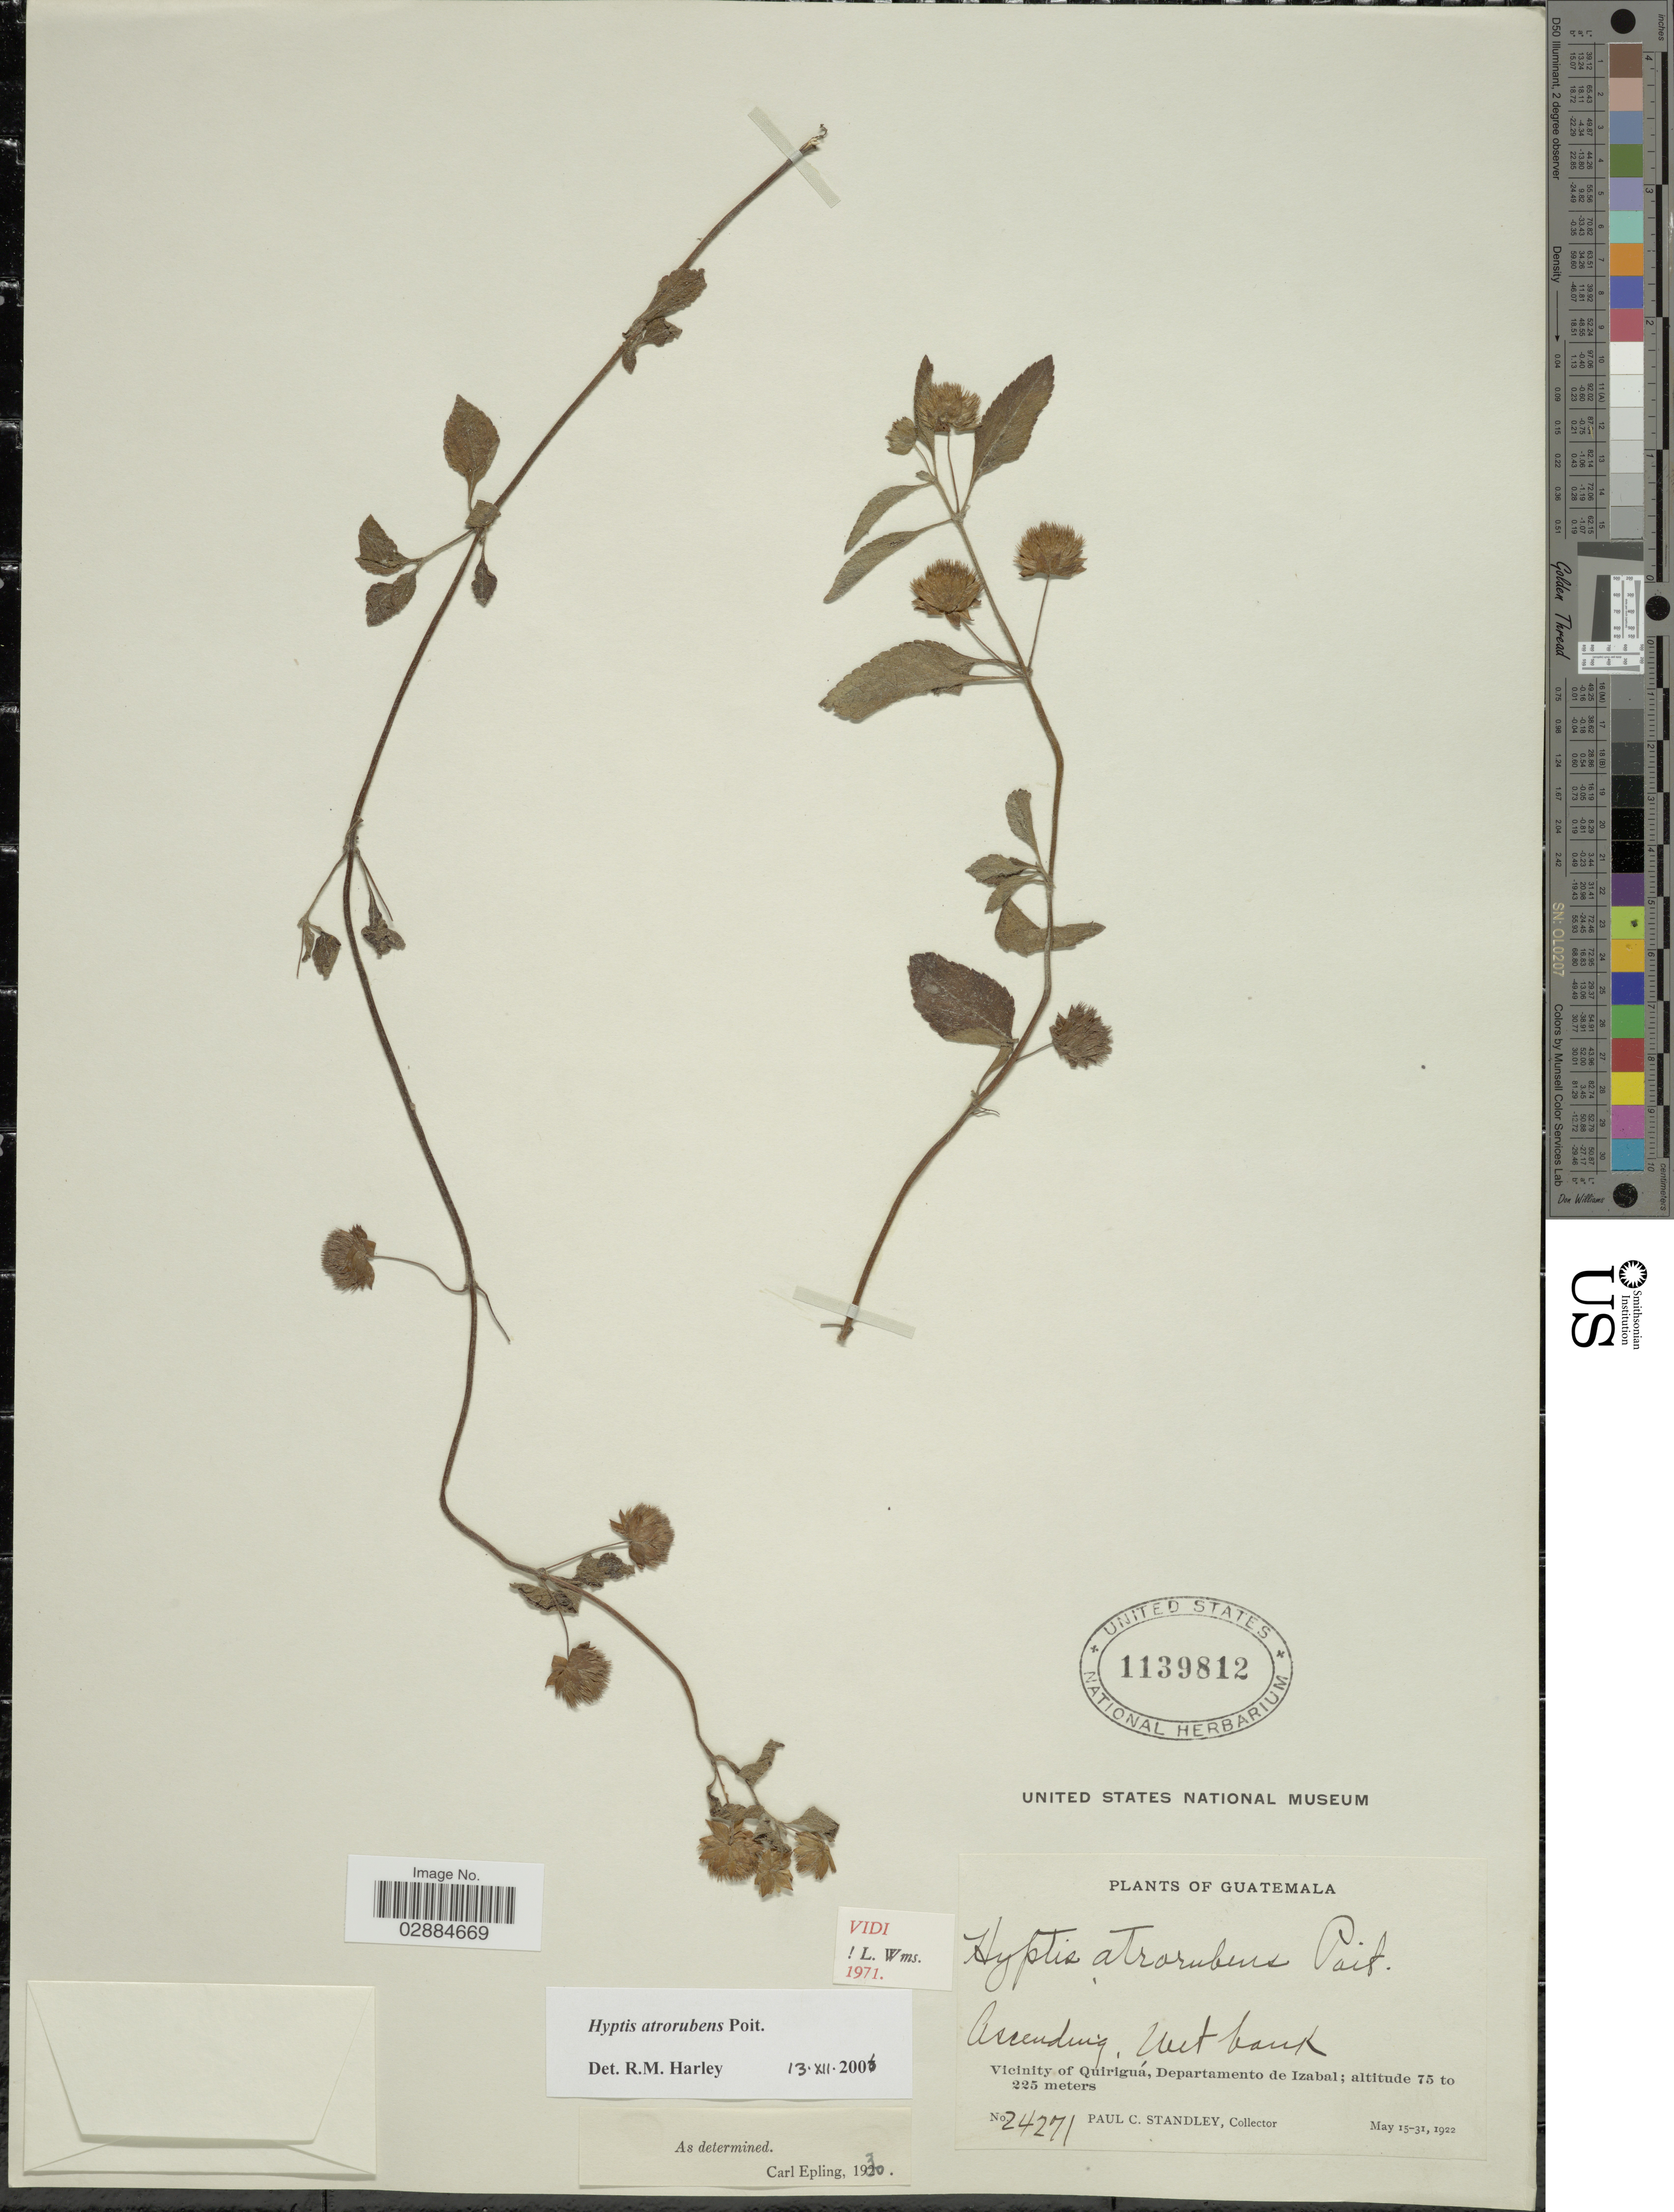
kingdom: Plantae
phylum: Tracheophyta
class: Magnoliopsida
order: Lamiales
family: Lamiaceae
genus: Hyptis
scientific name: Hyptis atrorubens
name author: Poit.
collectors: P. C. Standley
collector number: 24271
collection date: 1922-05-15/1922-05-31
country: Guatemala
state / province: Izabal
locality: Vicinity of Quiriguá, Departamento de Izabal.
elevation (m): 75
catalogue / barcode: US 1139812